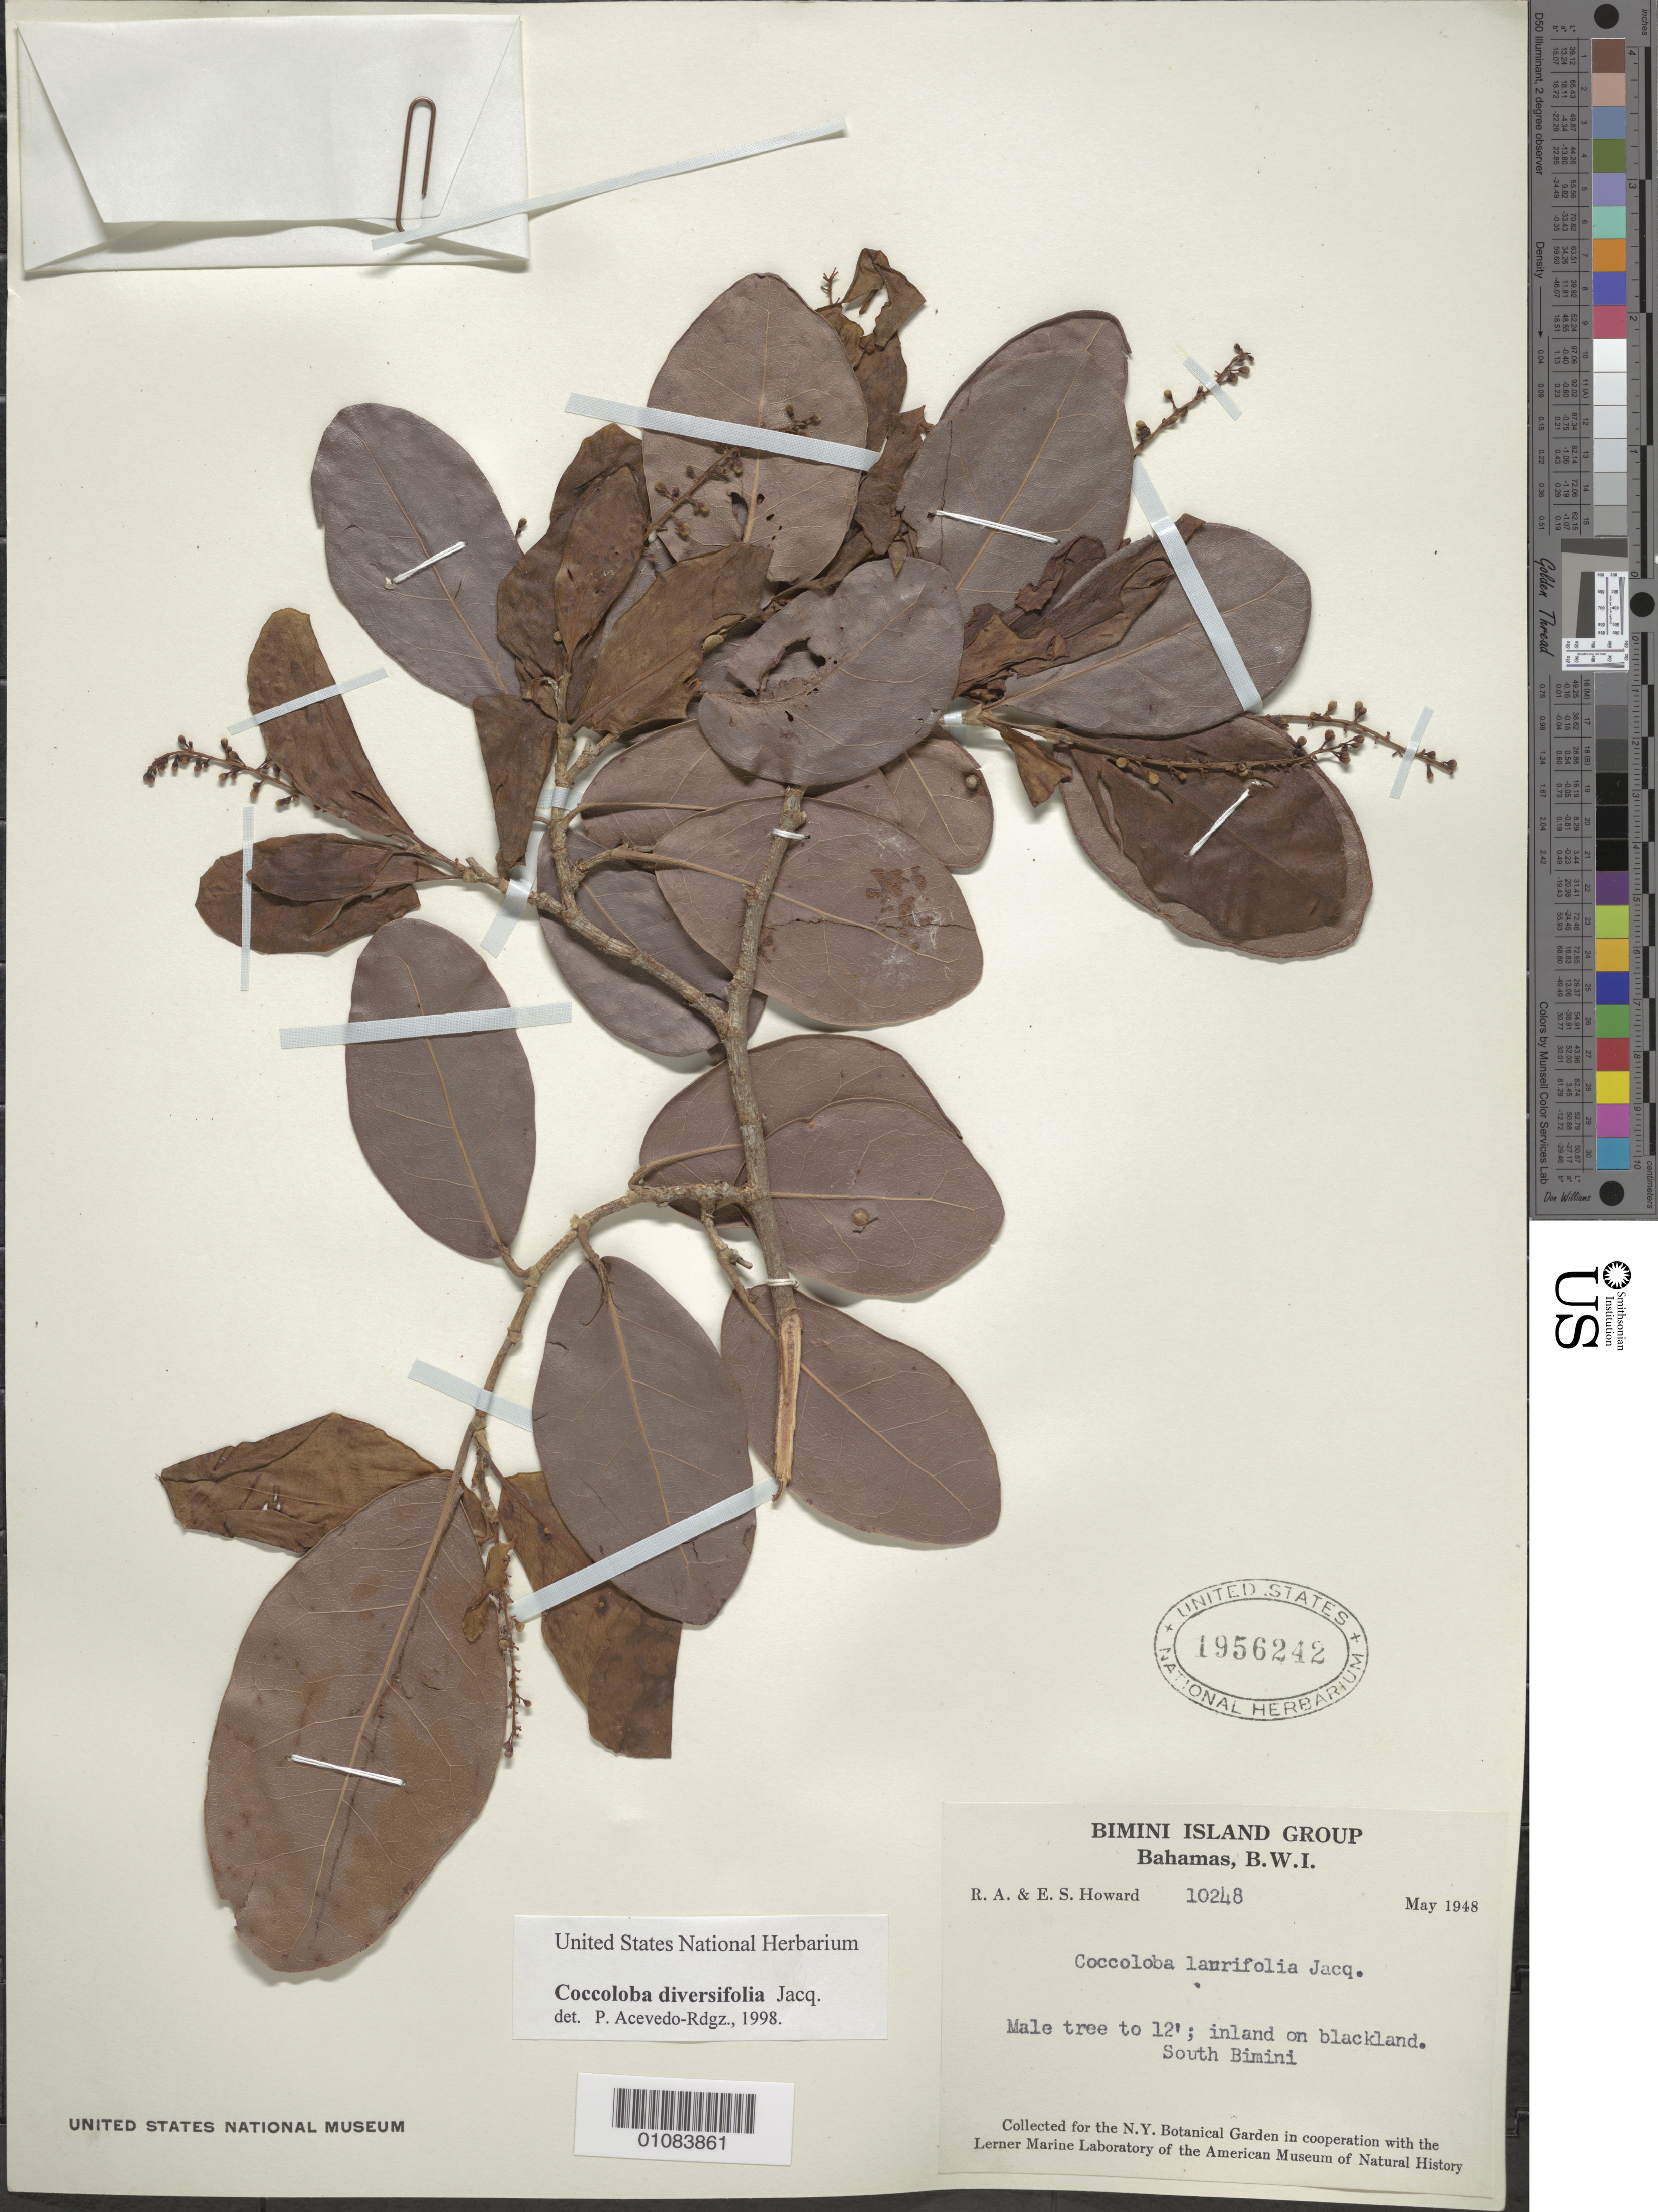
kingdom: Plantae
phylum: Tracheophyta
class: Magnoliopsida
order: Caryophyllales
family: Polygonaceae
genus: Coccoloba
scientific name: Coccoloba diversifolia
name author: Jacq.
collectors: E. S. Howard & R. A. Howard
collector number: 10248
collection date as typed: May 1948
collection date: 1948-05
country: Bahamas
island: South Bimini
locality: South Bimini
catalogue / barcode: US 1956242